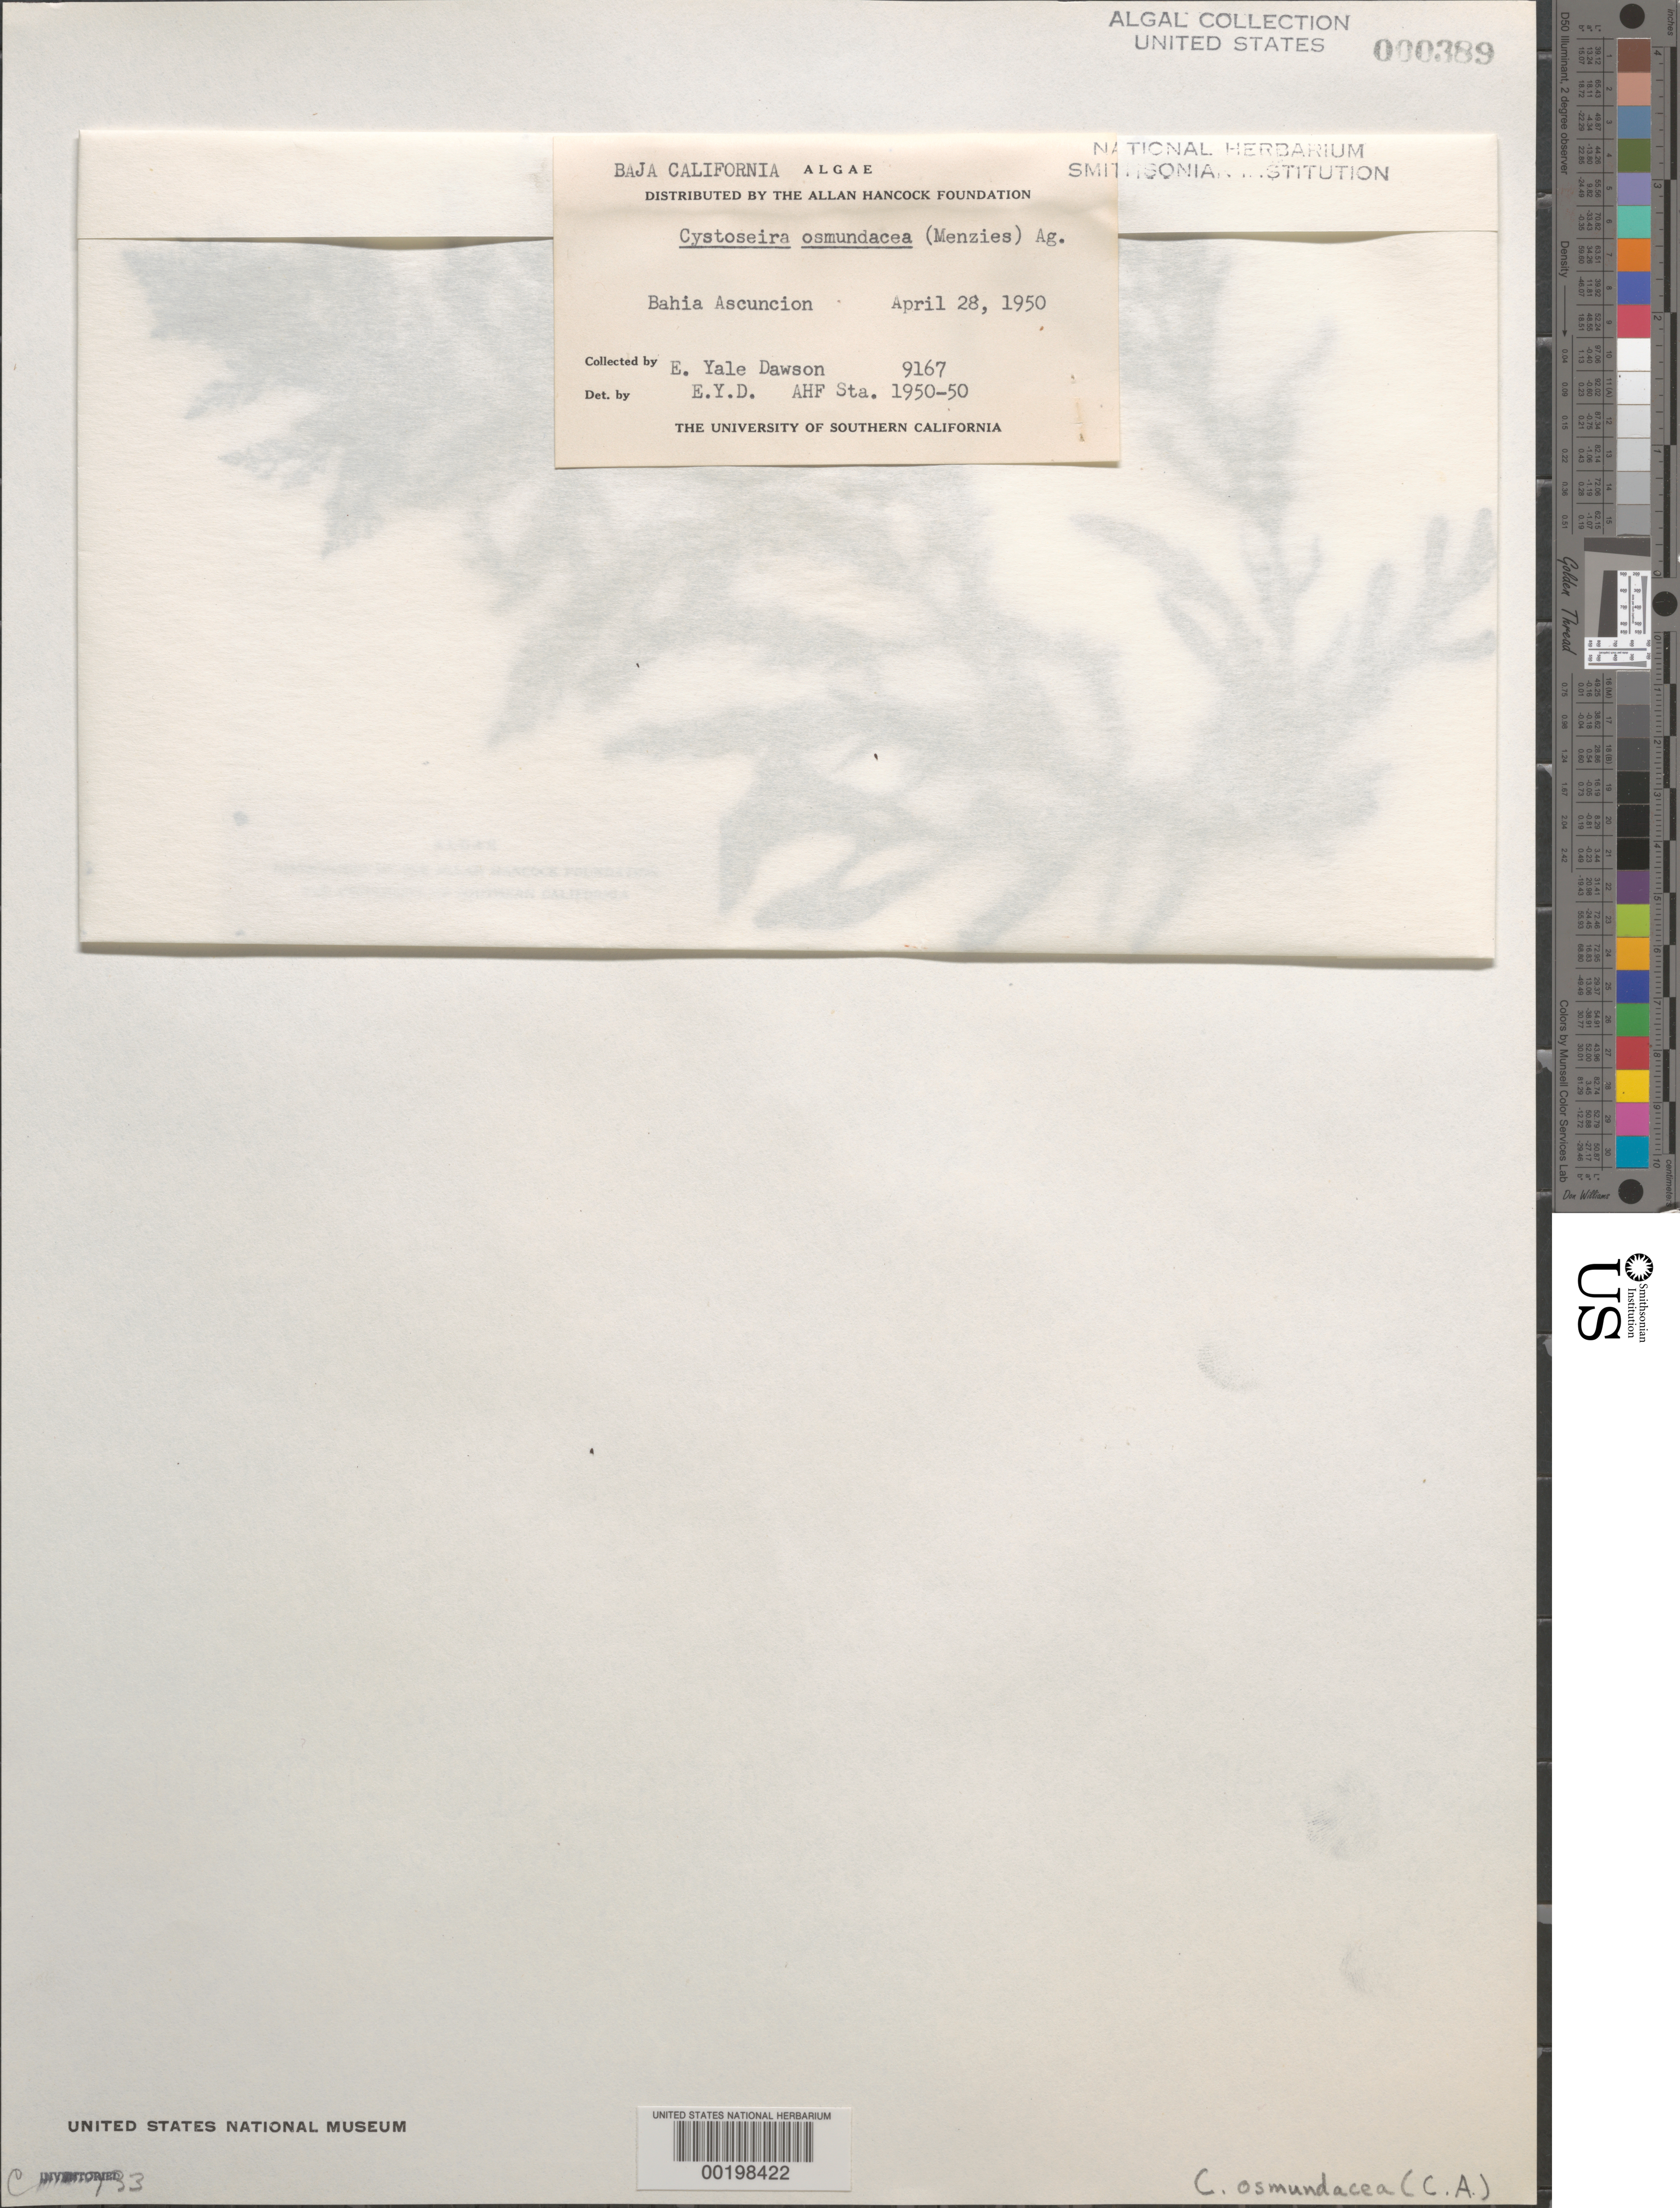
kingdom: Chromista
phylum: Ochrophyta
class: Phaeophyceae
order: Fucales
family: Sargassaceae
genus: Cystoseira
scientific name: Cystoseira osmundacea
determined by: Dawson, E. Y.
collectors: E. Y. Dawson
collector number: EYD 9167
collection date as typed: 28 Apr 1950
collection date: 1950-04-28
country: Mexico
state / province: Baja California Sur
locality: Bahia Asuncion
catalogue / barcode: US 389